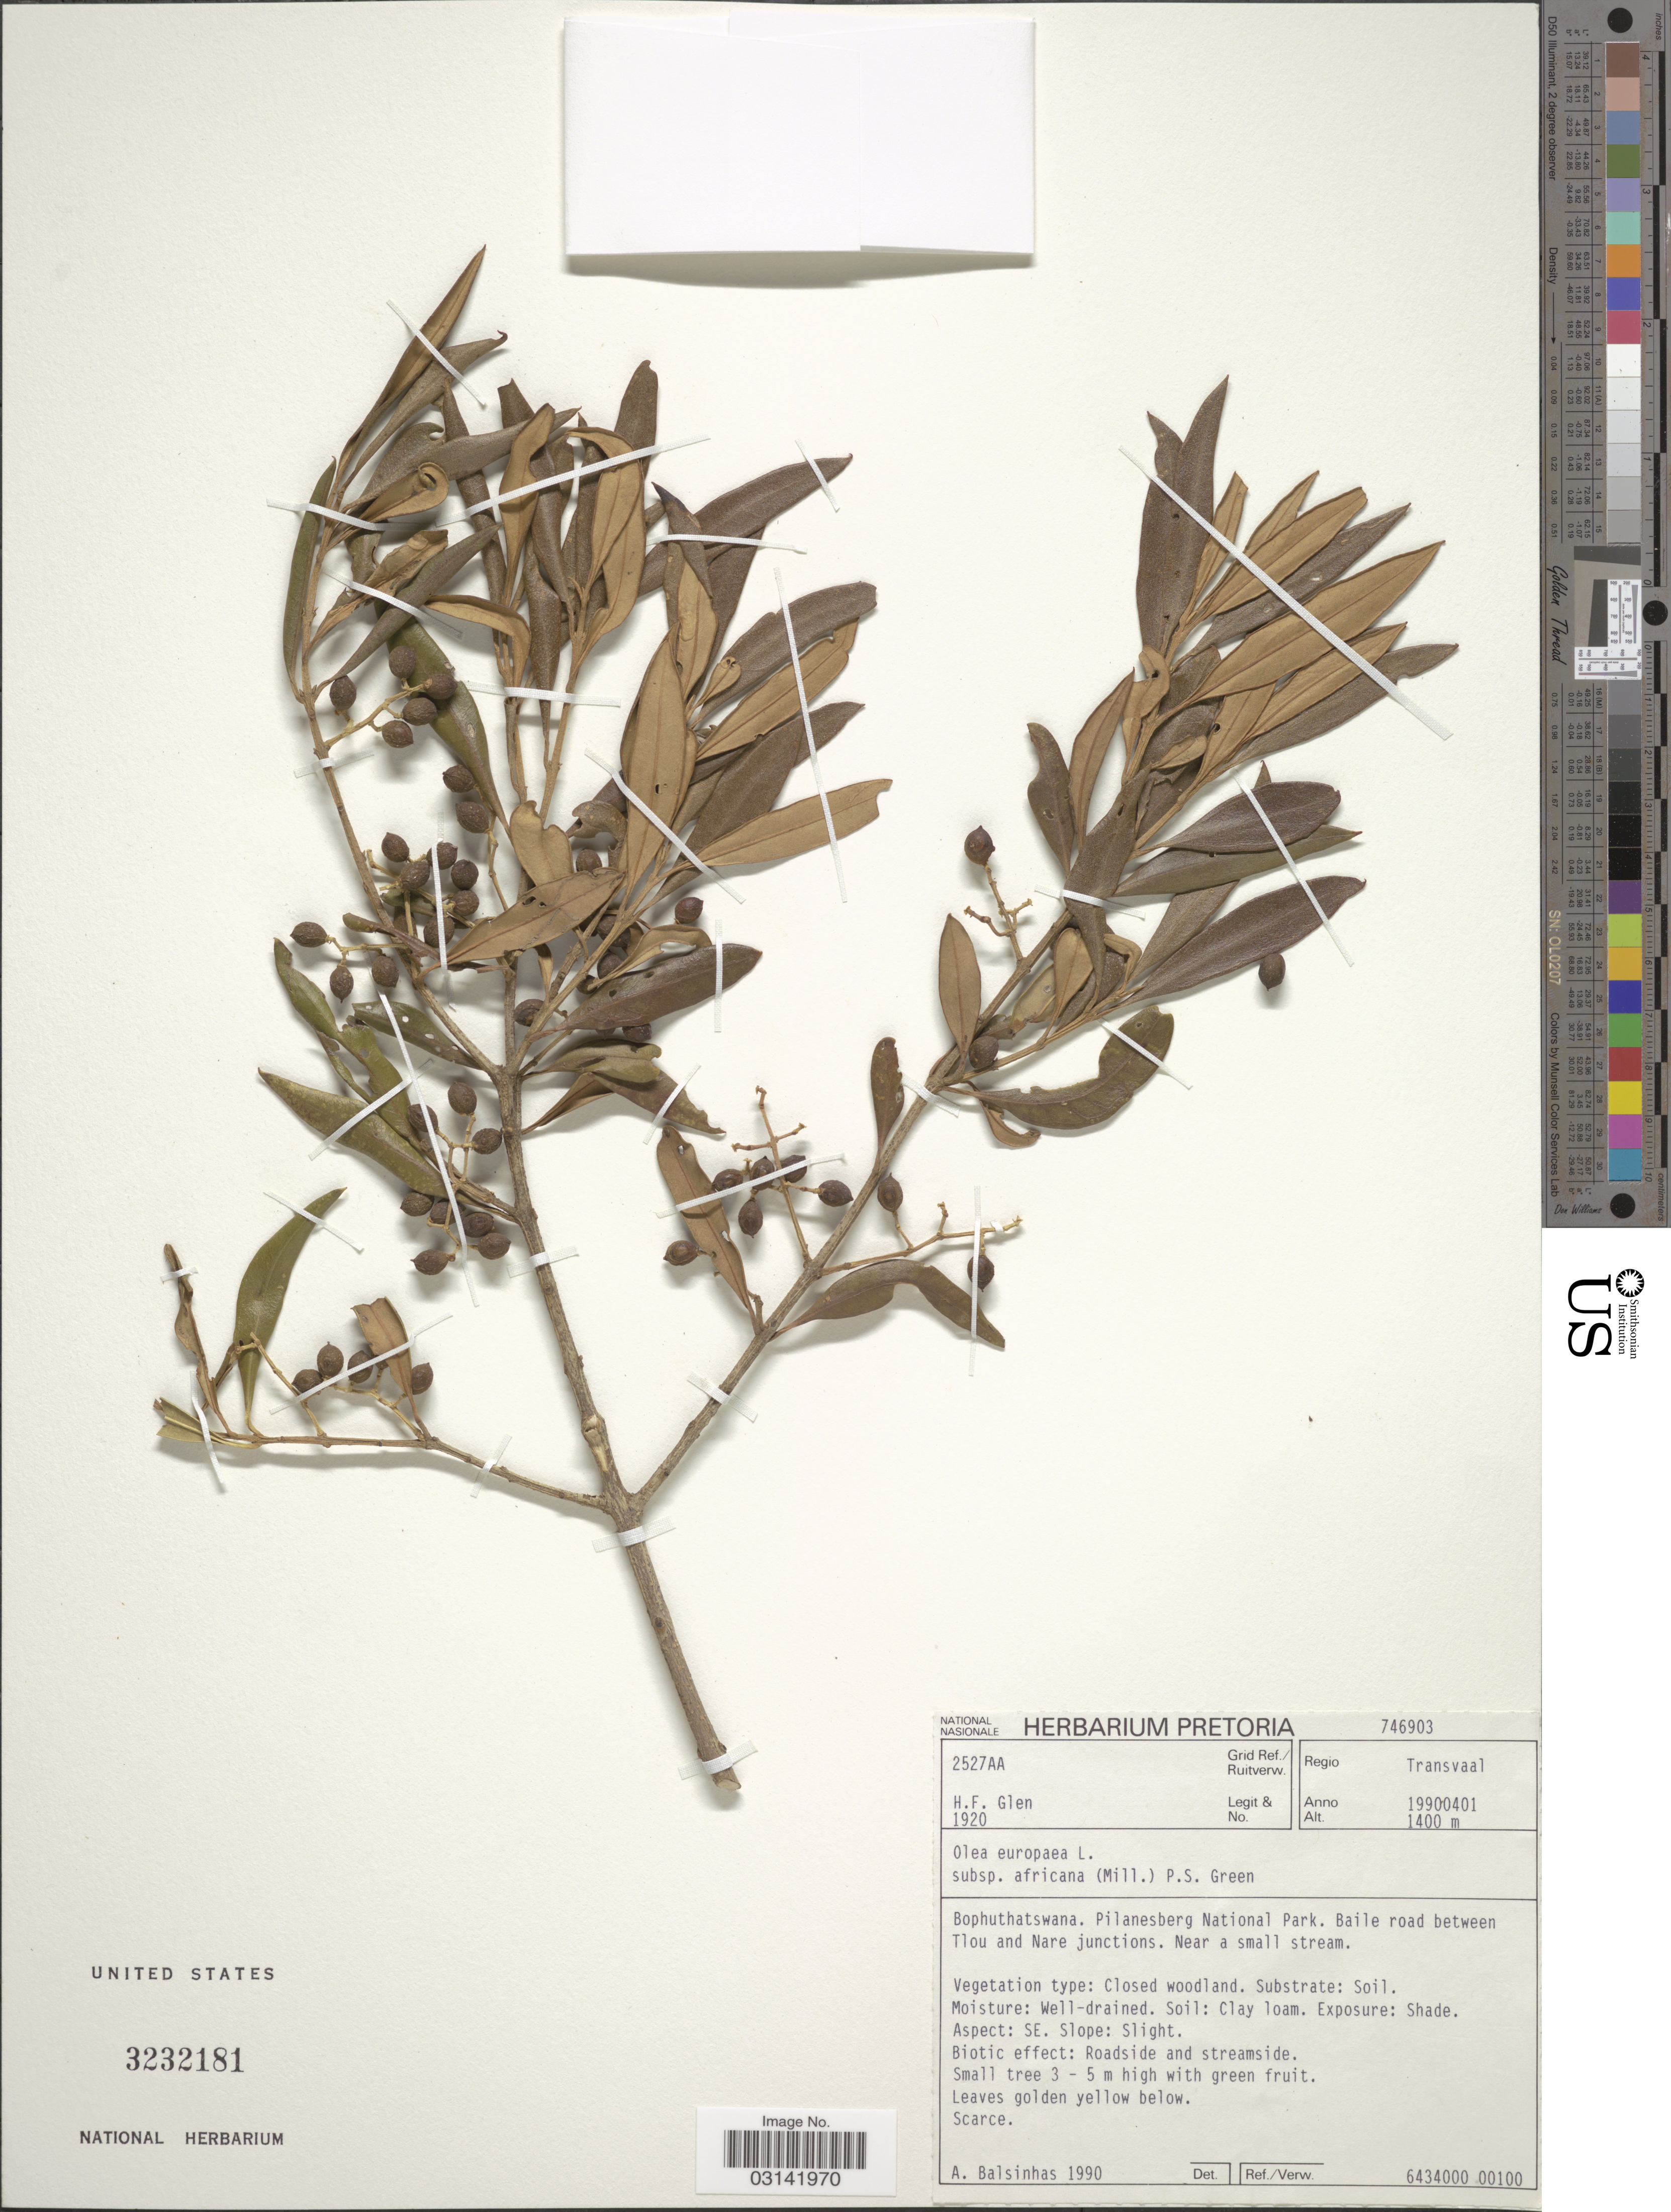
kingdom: Plantae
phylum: Tracheophyta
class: Magnoliopsida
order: Lamiales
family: Oleaceae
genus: Olea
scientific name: Olea europaea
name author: L.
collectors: H. F. Glen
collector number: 1920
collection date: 1990-04-01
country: South Africa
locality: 2527AA Grid Ref./Ruitverw., Regio Transvaal, Bophuthatswana. Pilanesberg National Park. Baile road between Tlou and Nare junctions. Near a small stream.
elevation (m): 1400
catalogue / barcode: US 3232181